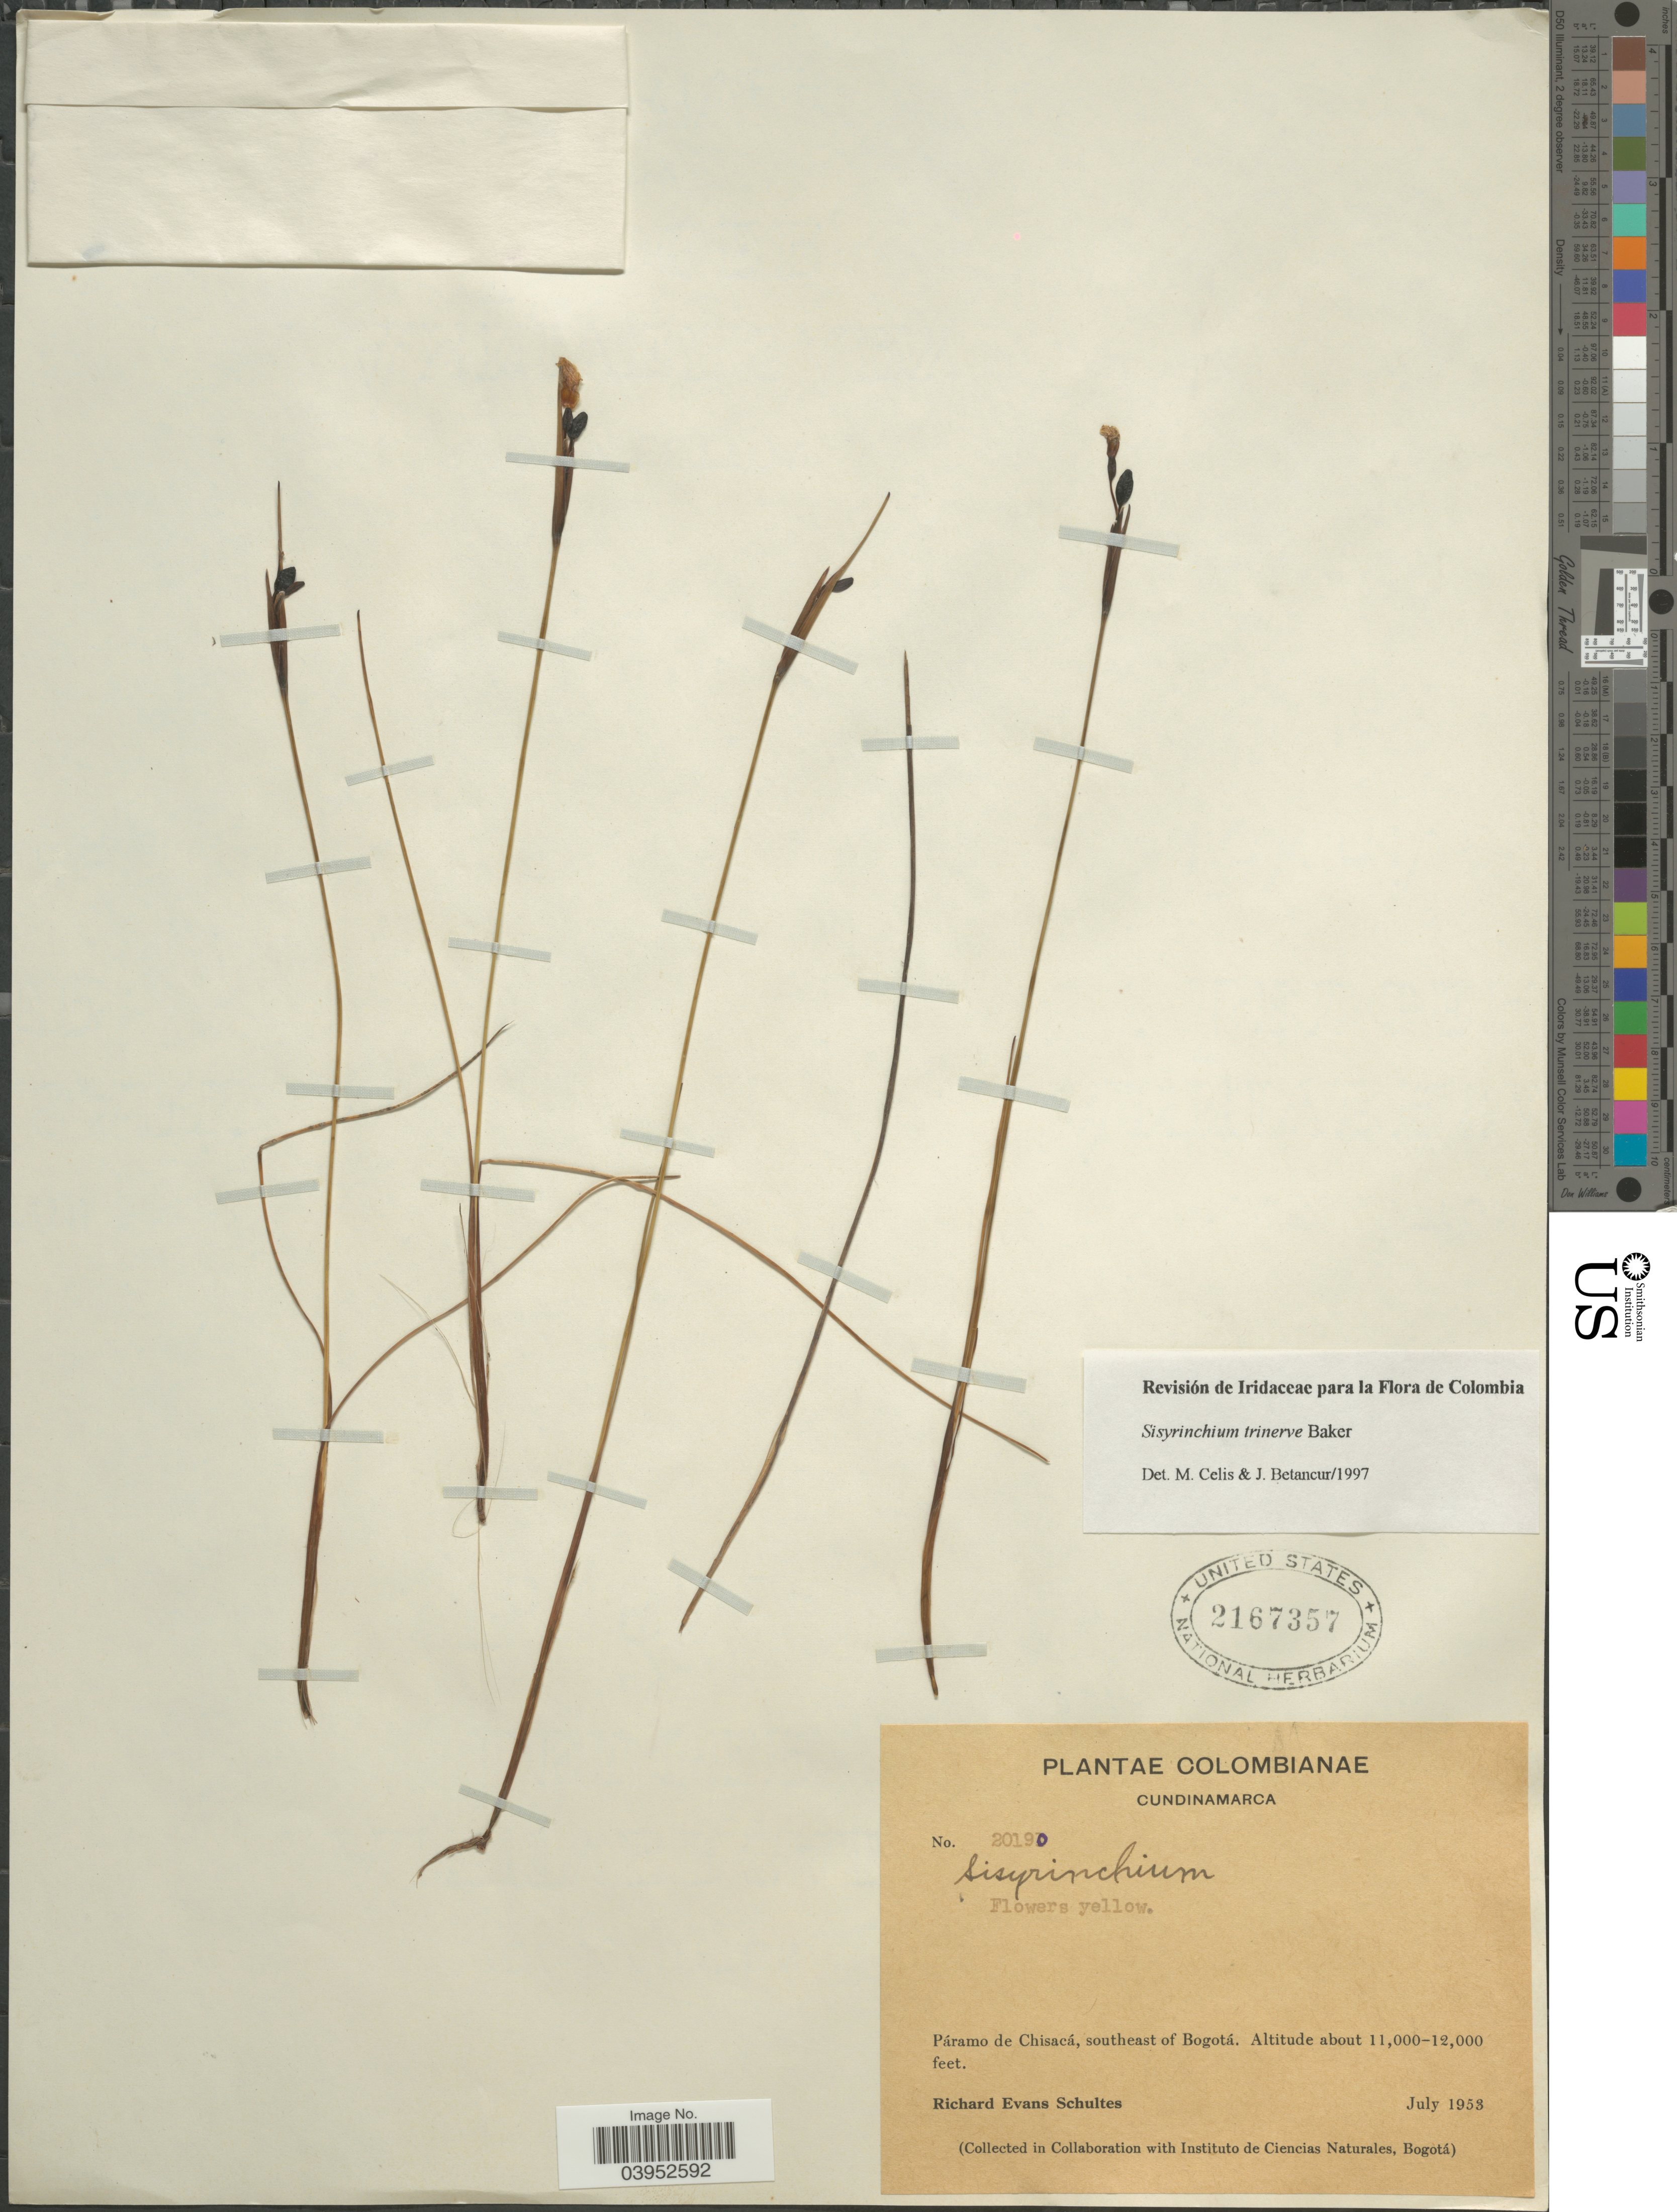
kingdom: Plantae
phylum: Tracheophyta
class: Liliopsida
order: Asparagales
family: Iridaceae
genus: Sisyrinchium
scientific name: Sisyrinchium trinerve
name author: Baker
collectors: R. E. Schultes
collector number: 20190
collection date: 1953-07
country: Colombia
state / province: Cundinamarca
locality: Páramo de Chisacá, southeast of Bogotá.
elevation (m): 3353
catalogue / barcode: US 2167357